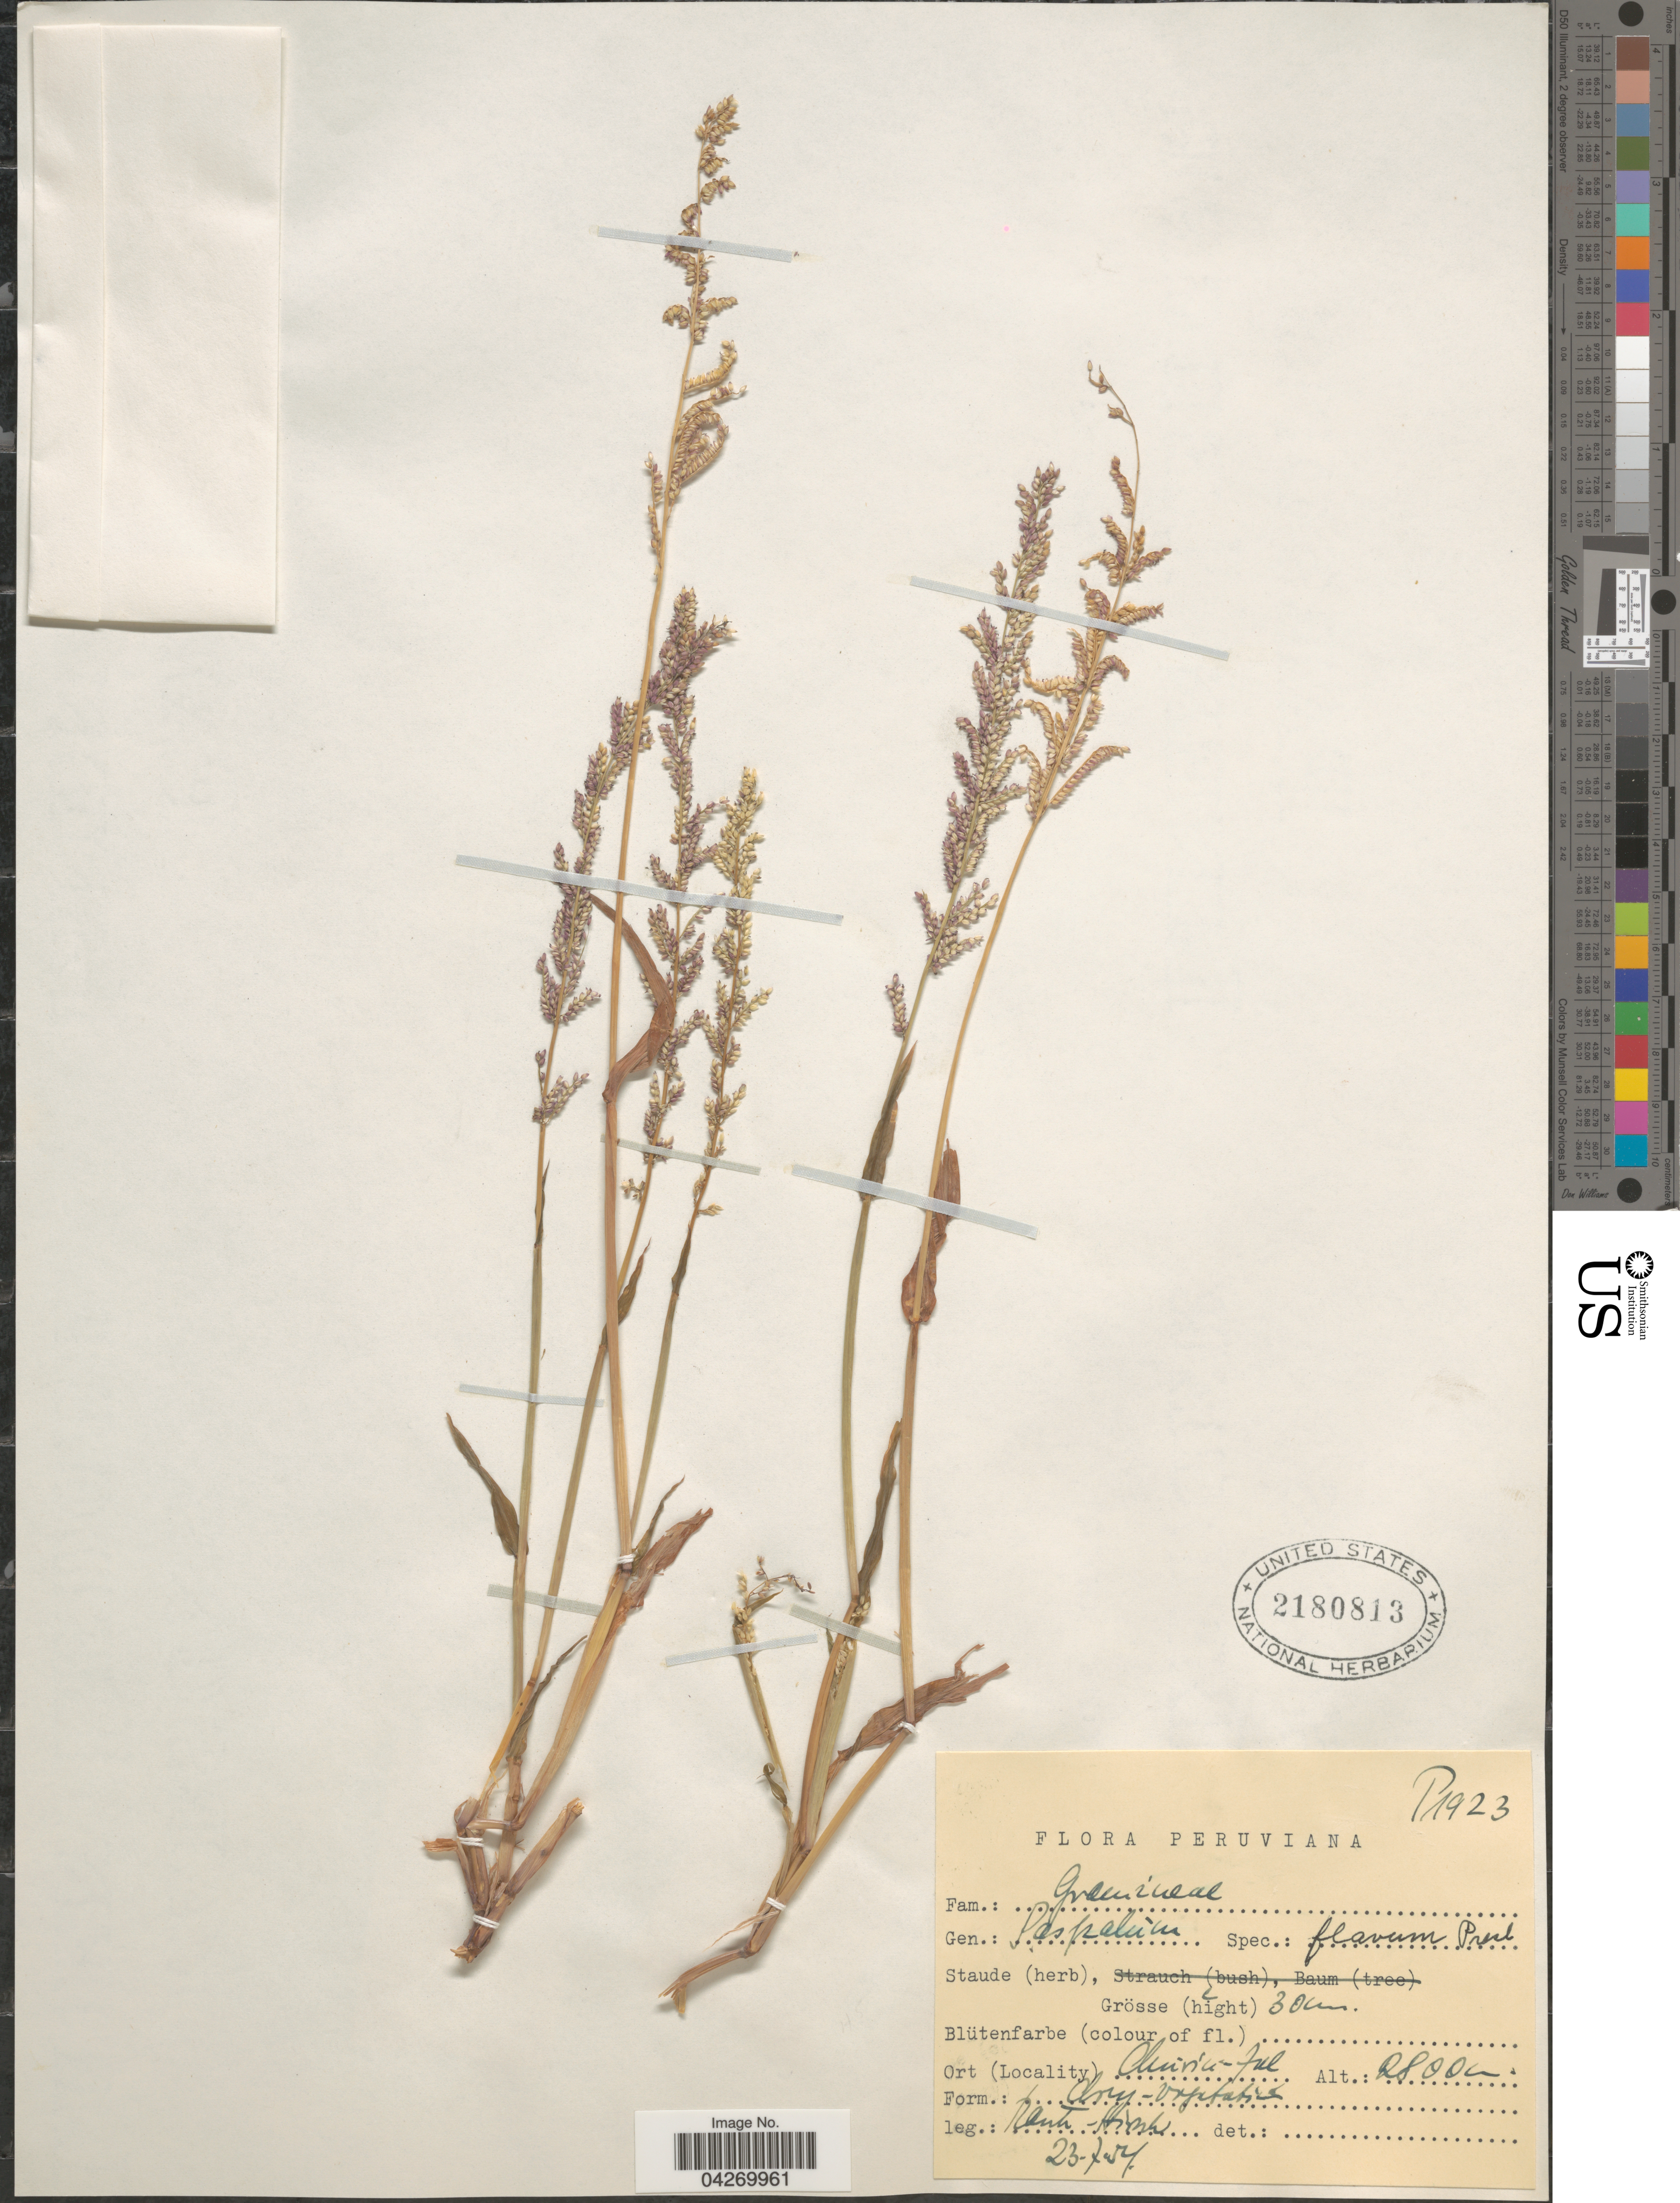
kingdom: Plantae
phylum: Tracheophyta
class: Liliopsida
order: Poales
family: Poaceae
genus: Paspalum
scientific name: Paspalum flavum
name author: J. Presl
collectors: W. Rauh & G. Hirsch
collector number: P1923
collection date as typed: Transcribed d/m/y: 23/7/54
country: Peru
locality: Churintal.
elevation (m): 2800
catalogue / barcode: US 2180813